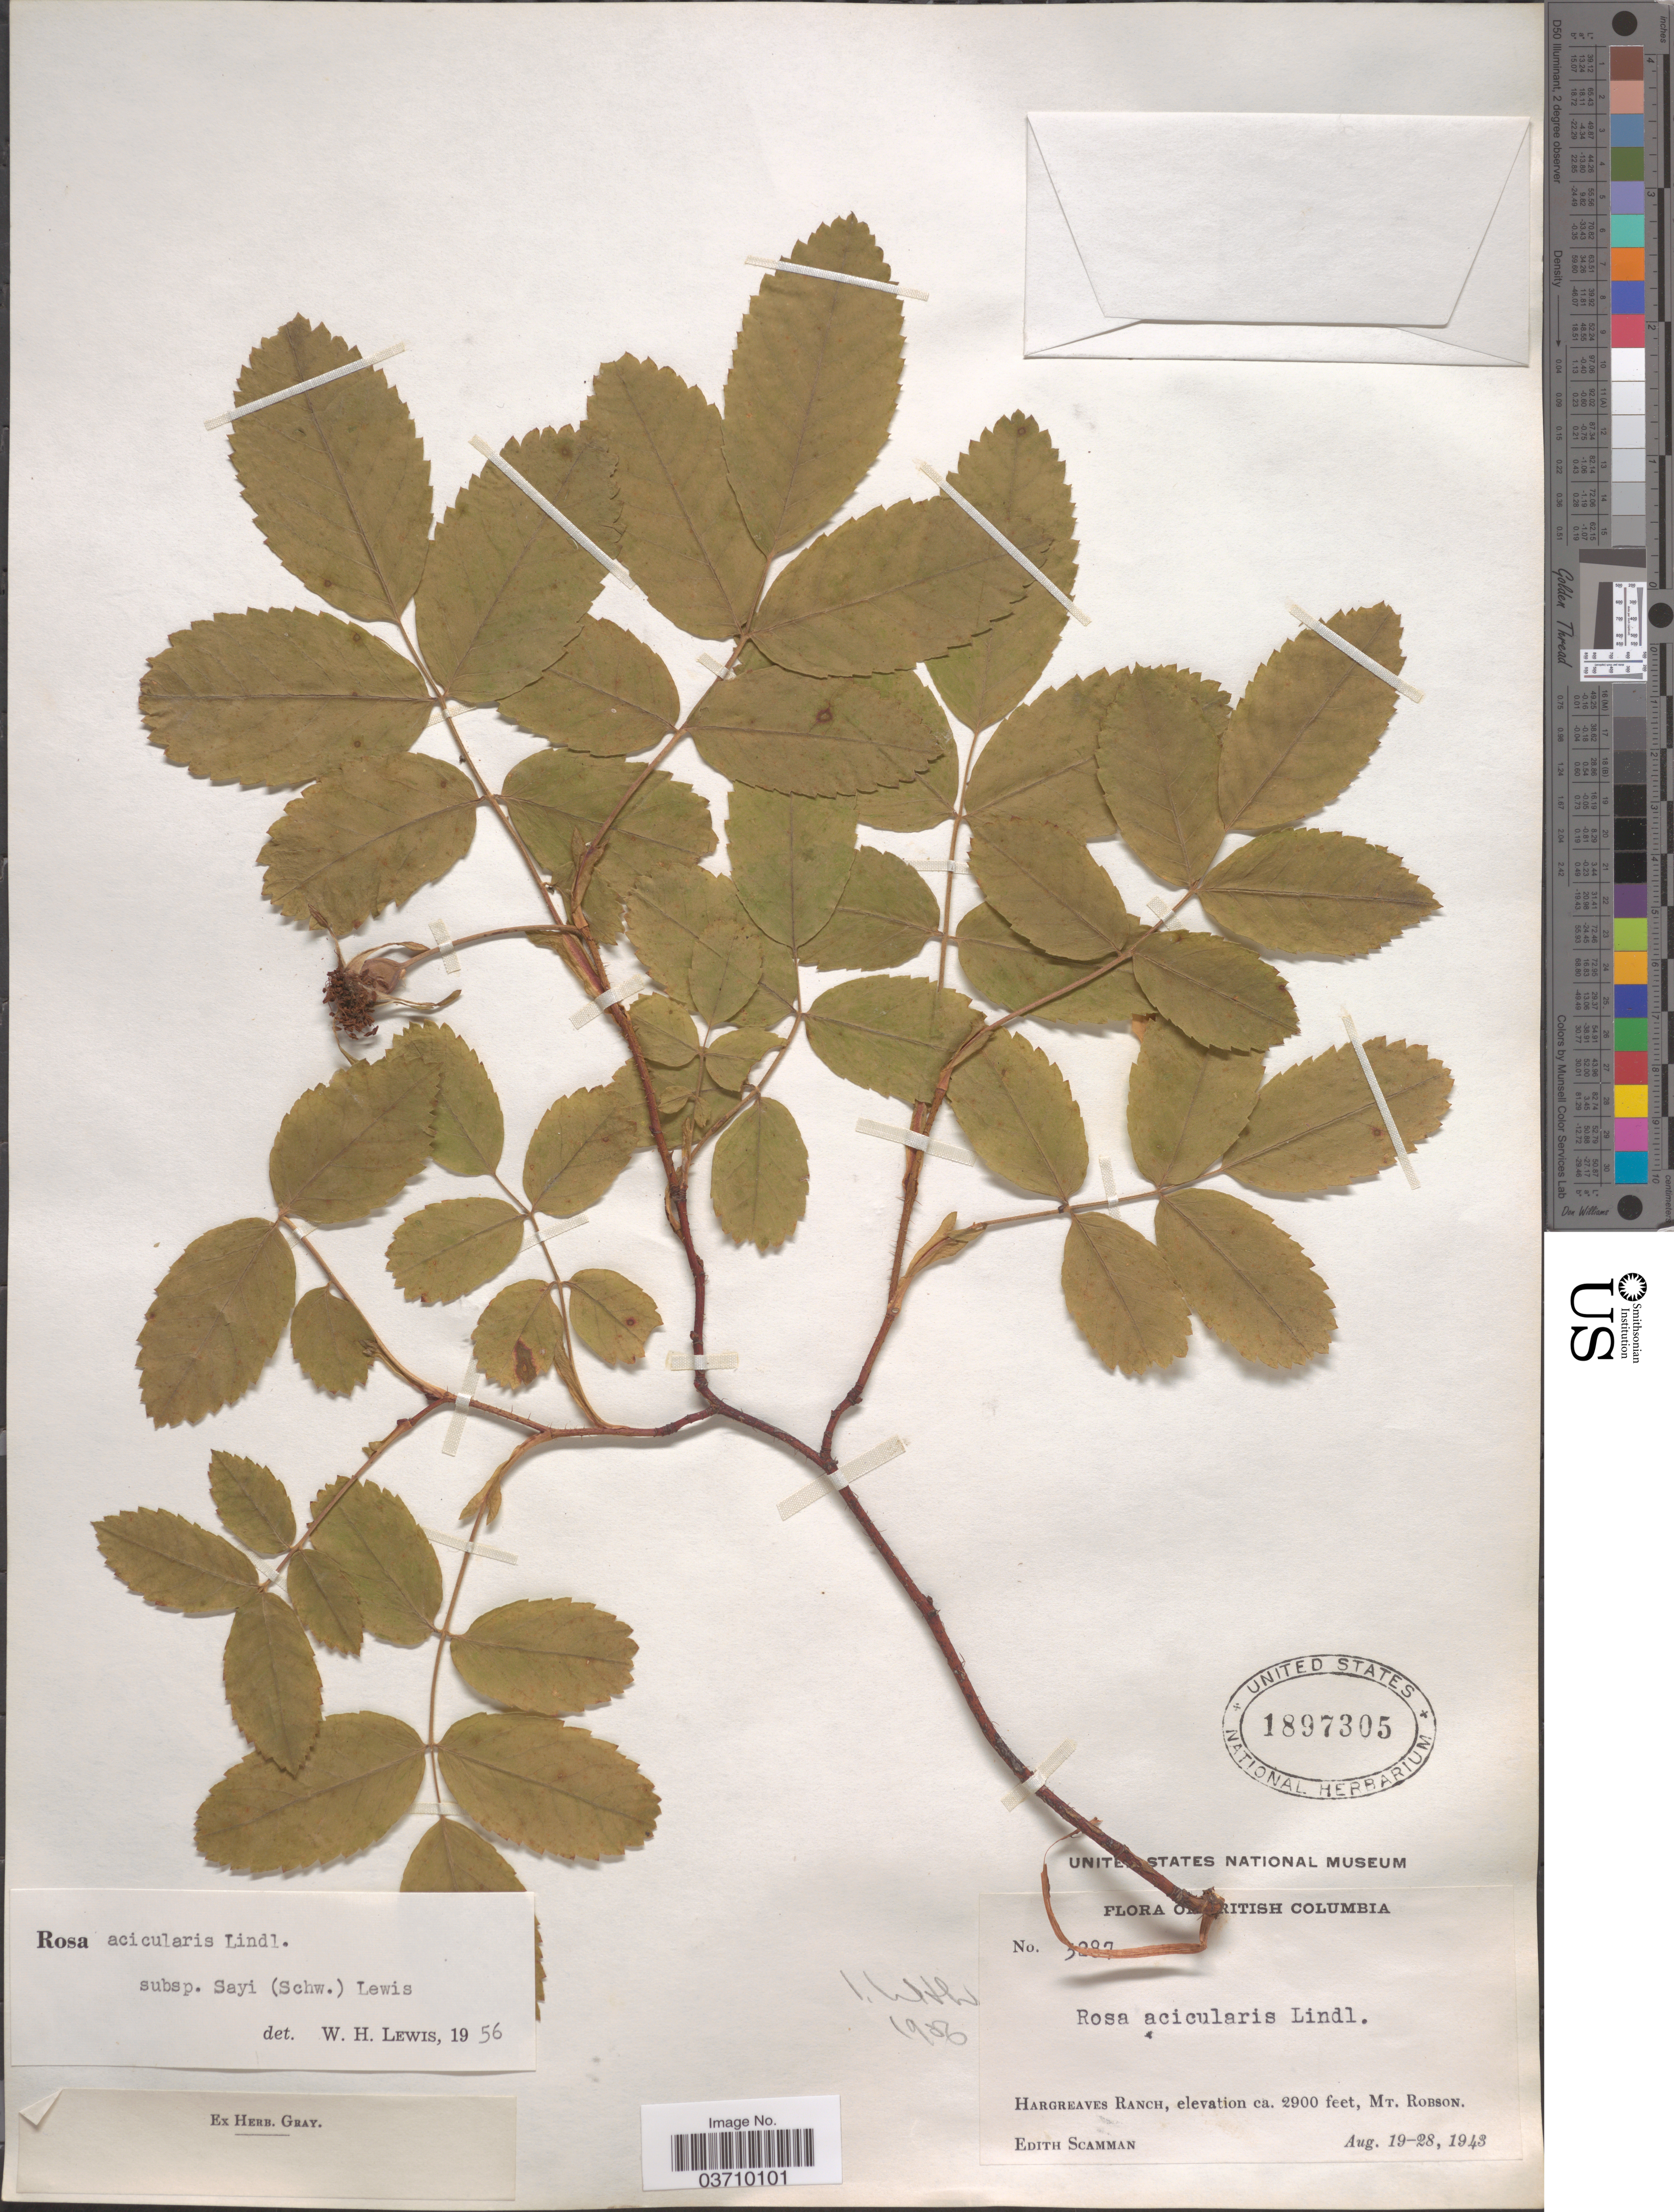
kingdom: Plantae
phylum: Tracheophyta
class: Magnoliopsida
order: Rosales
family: Rosaceae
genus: Rosa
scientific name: Rosa acicularis var. sayi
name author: (Schwein.) Rehder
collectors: E. Scamman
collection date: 1943-08-19/1943-08-28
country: Canada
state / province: British Columbia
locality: British Columbia. Hargreaves Ranch. Mt. Robson.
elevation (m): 884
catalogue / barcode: US 1897305